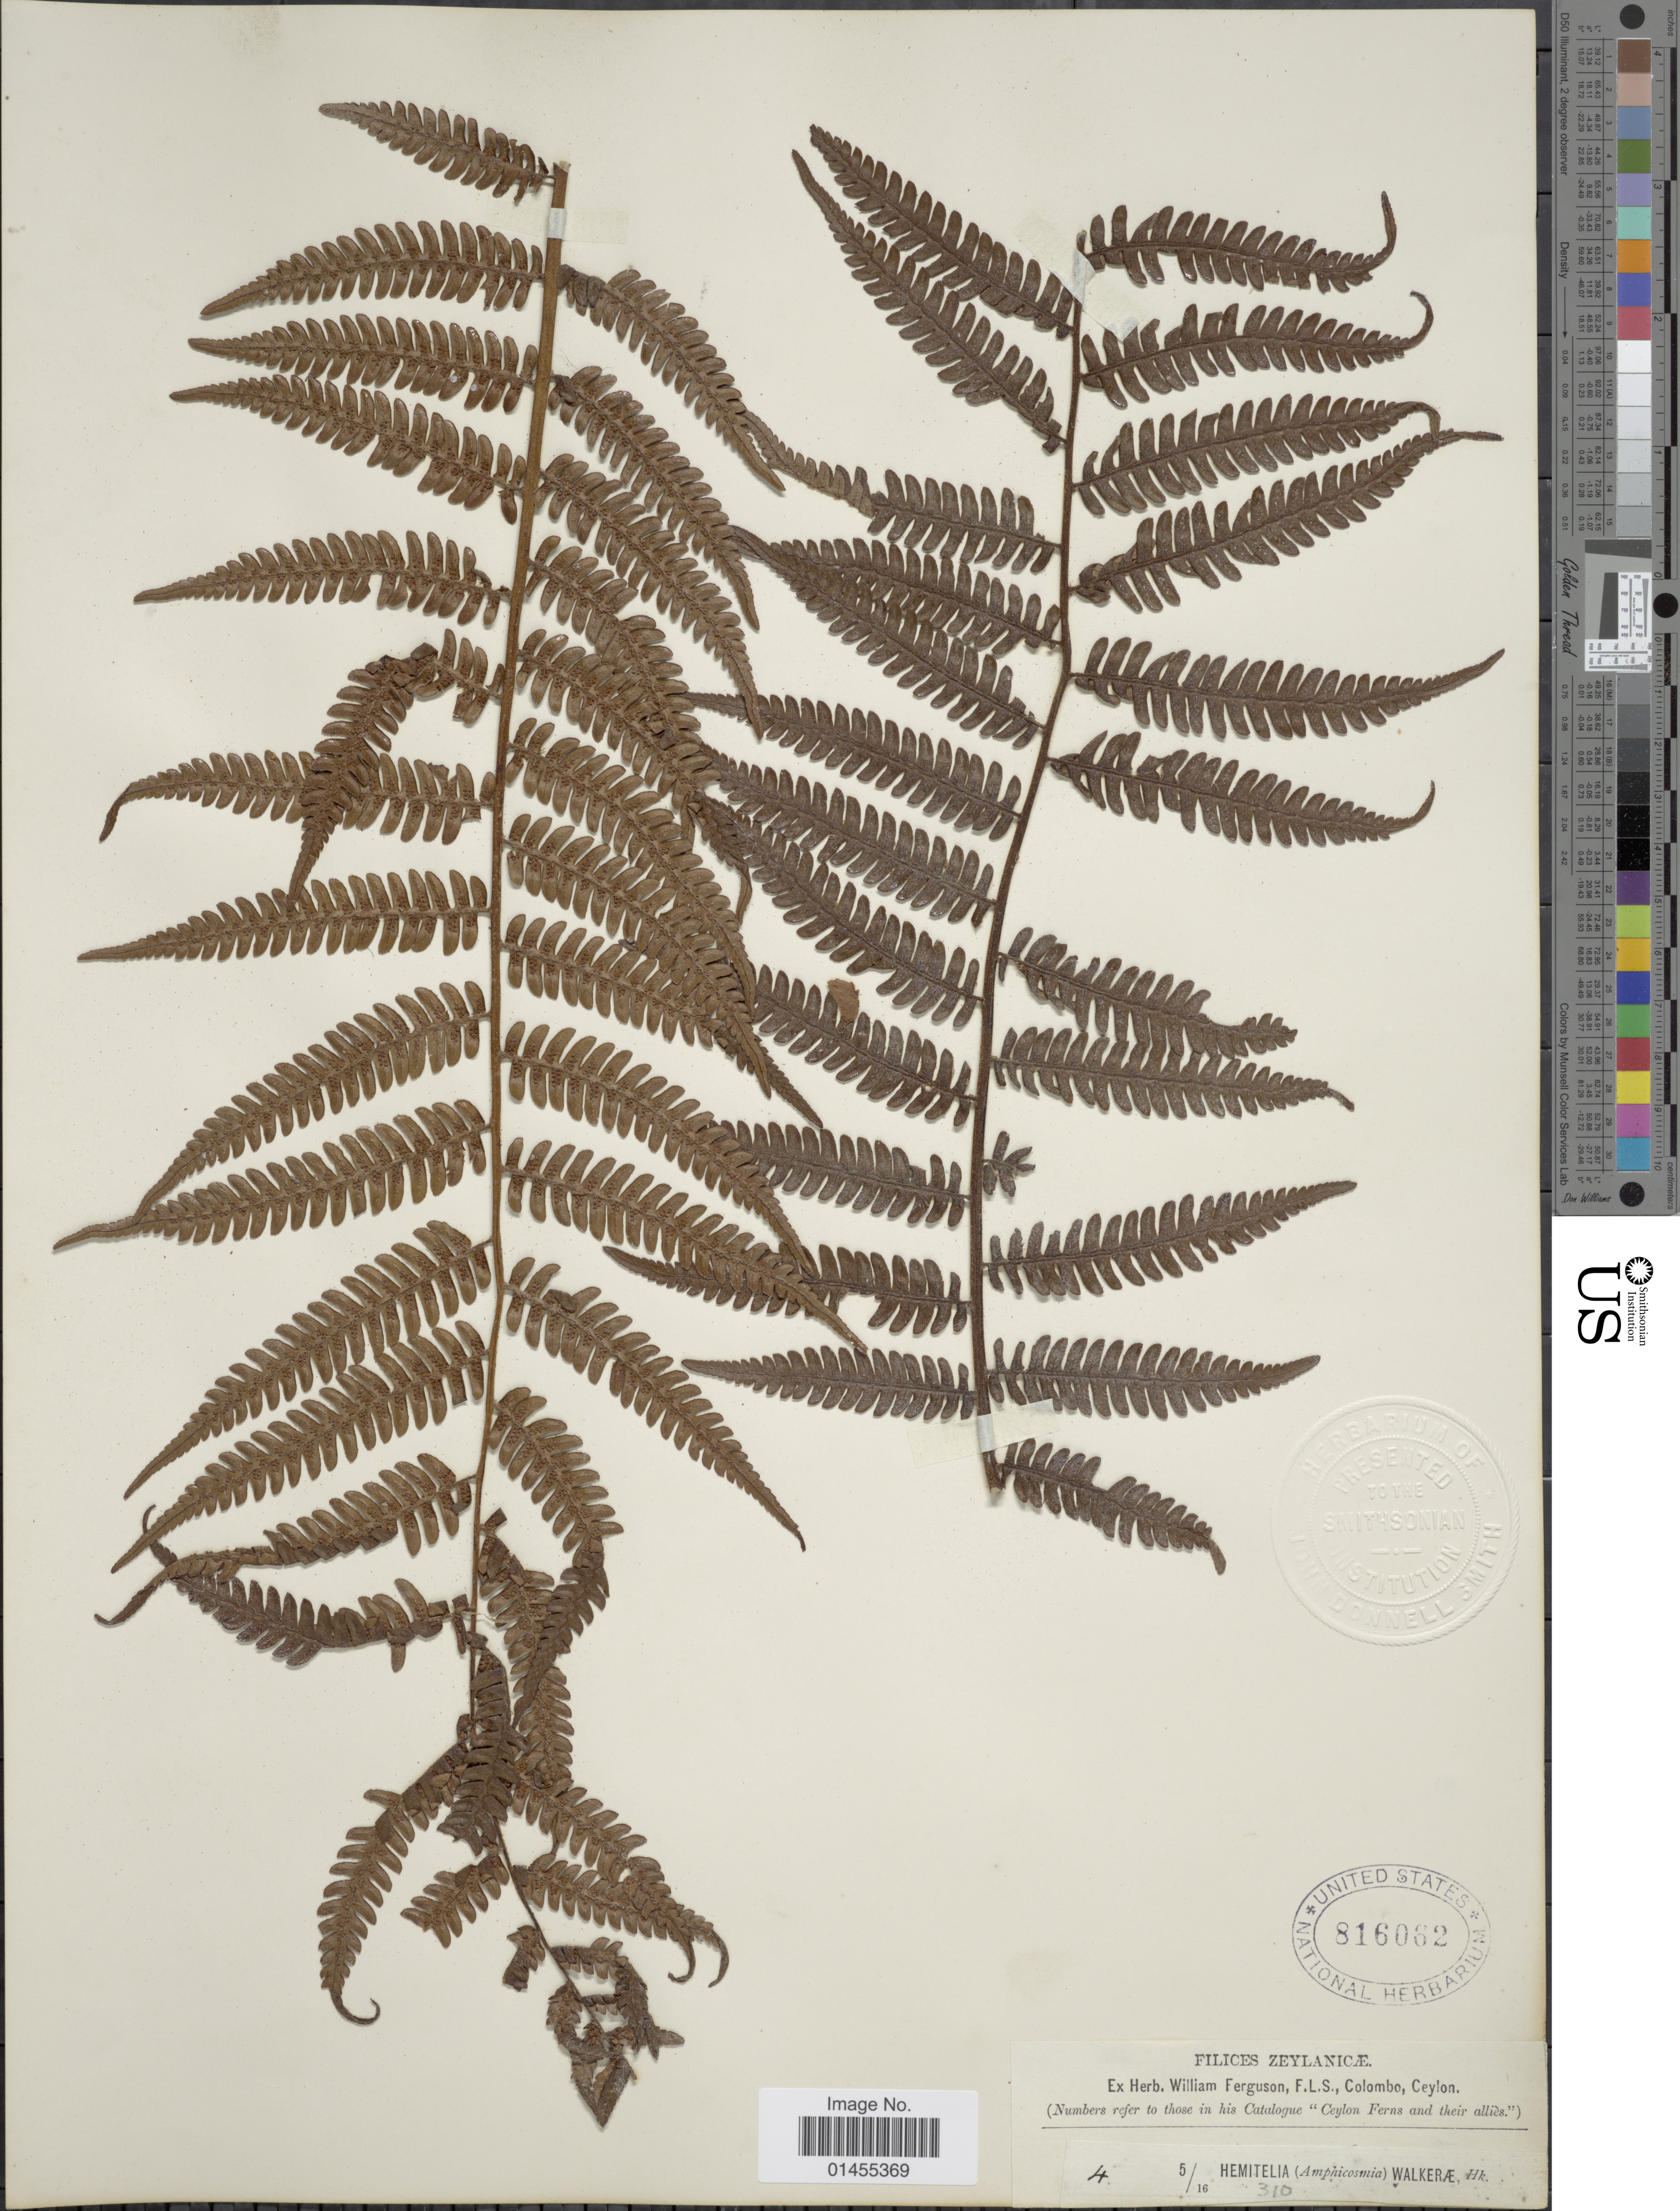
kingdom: Plantae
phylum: Tracheophyta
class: Polypodiopsida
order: Cyatheales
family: Cyatheaceae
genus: Alsophila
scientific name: Alsophila walkerae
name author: (Hook.) J. Sm.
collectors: ex herb. W. Ferguson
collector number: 4?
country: Sri Lanka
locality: Ceylon Ferns and their allies. Zeylanicae.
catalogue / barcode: US 816062